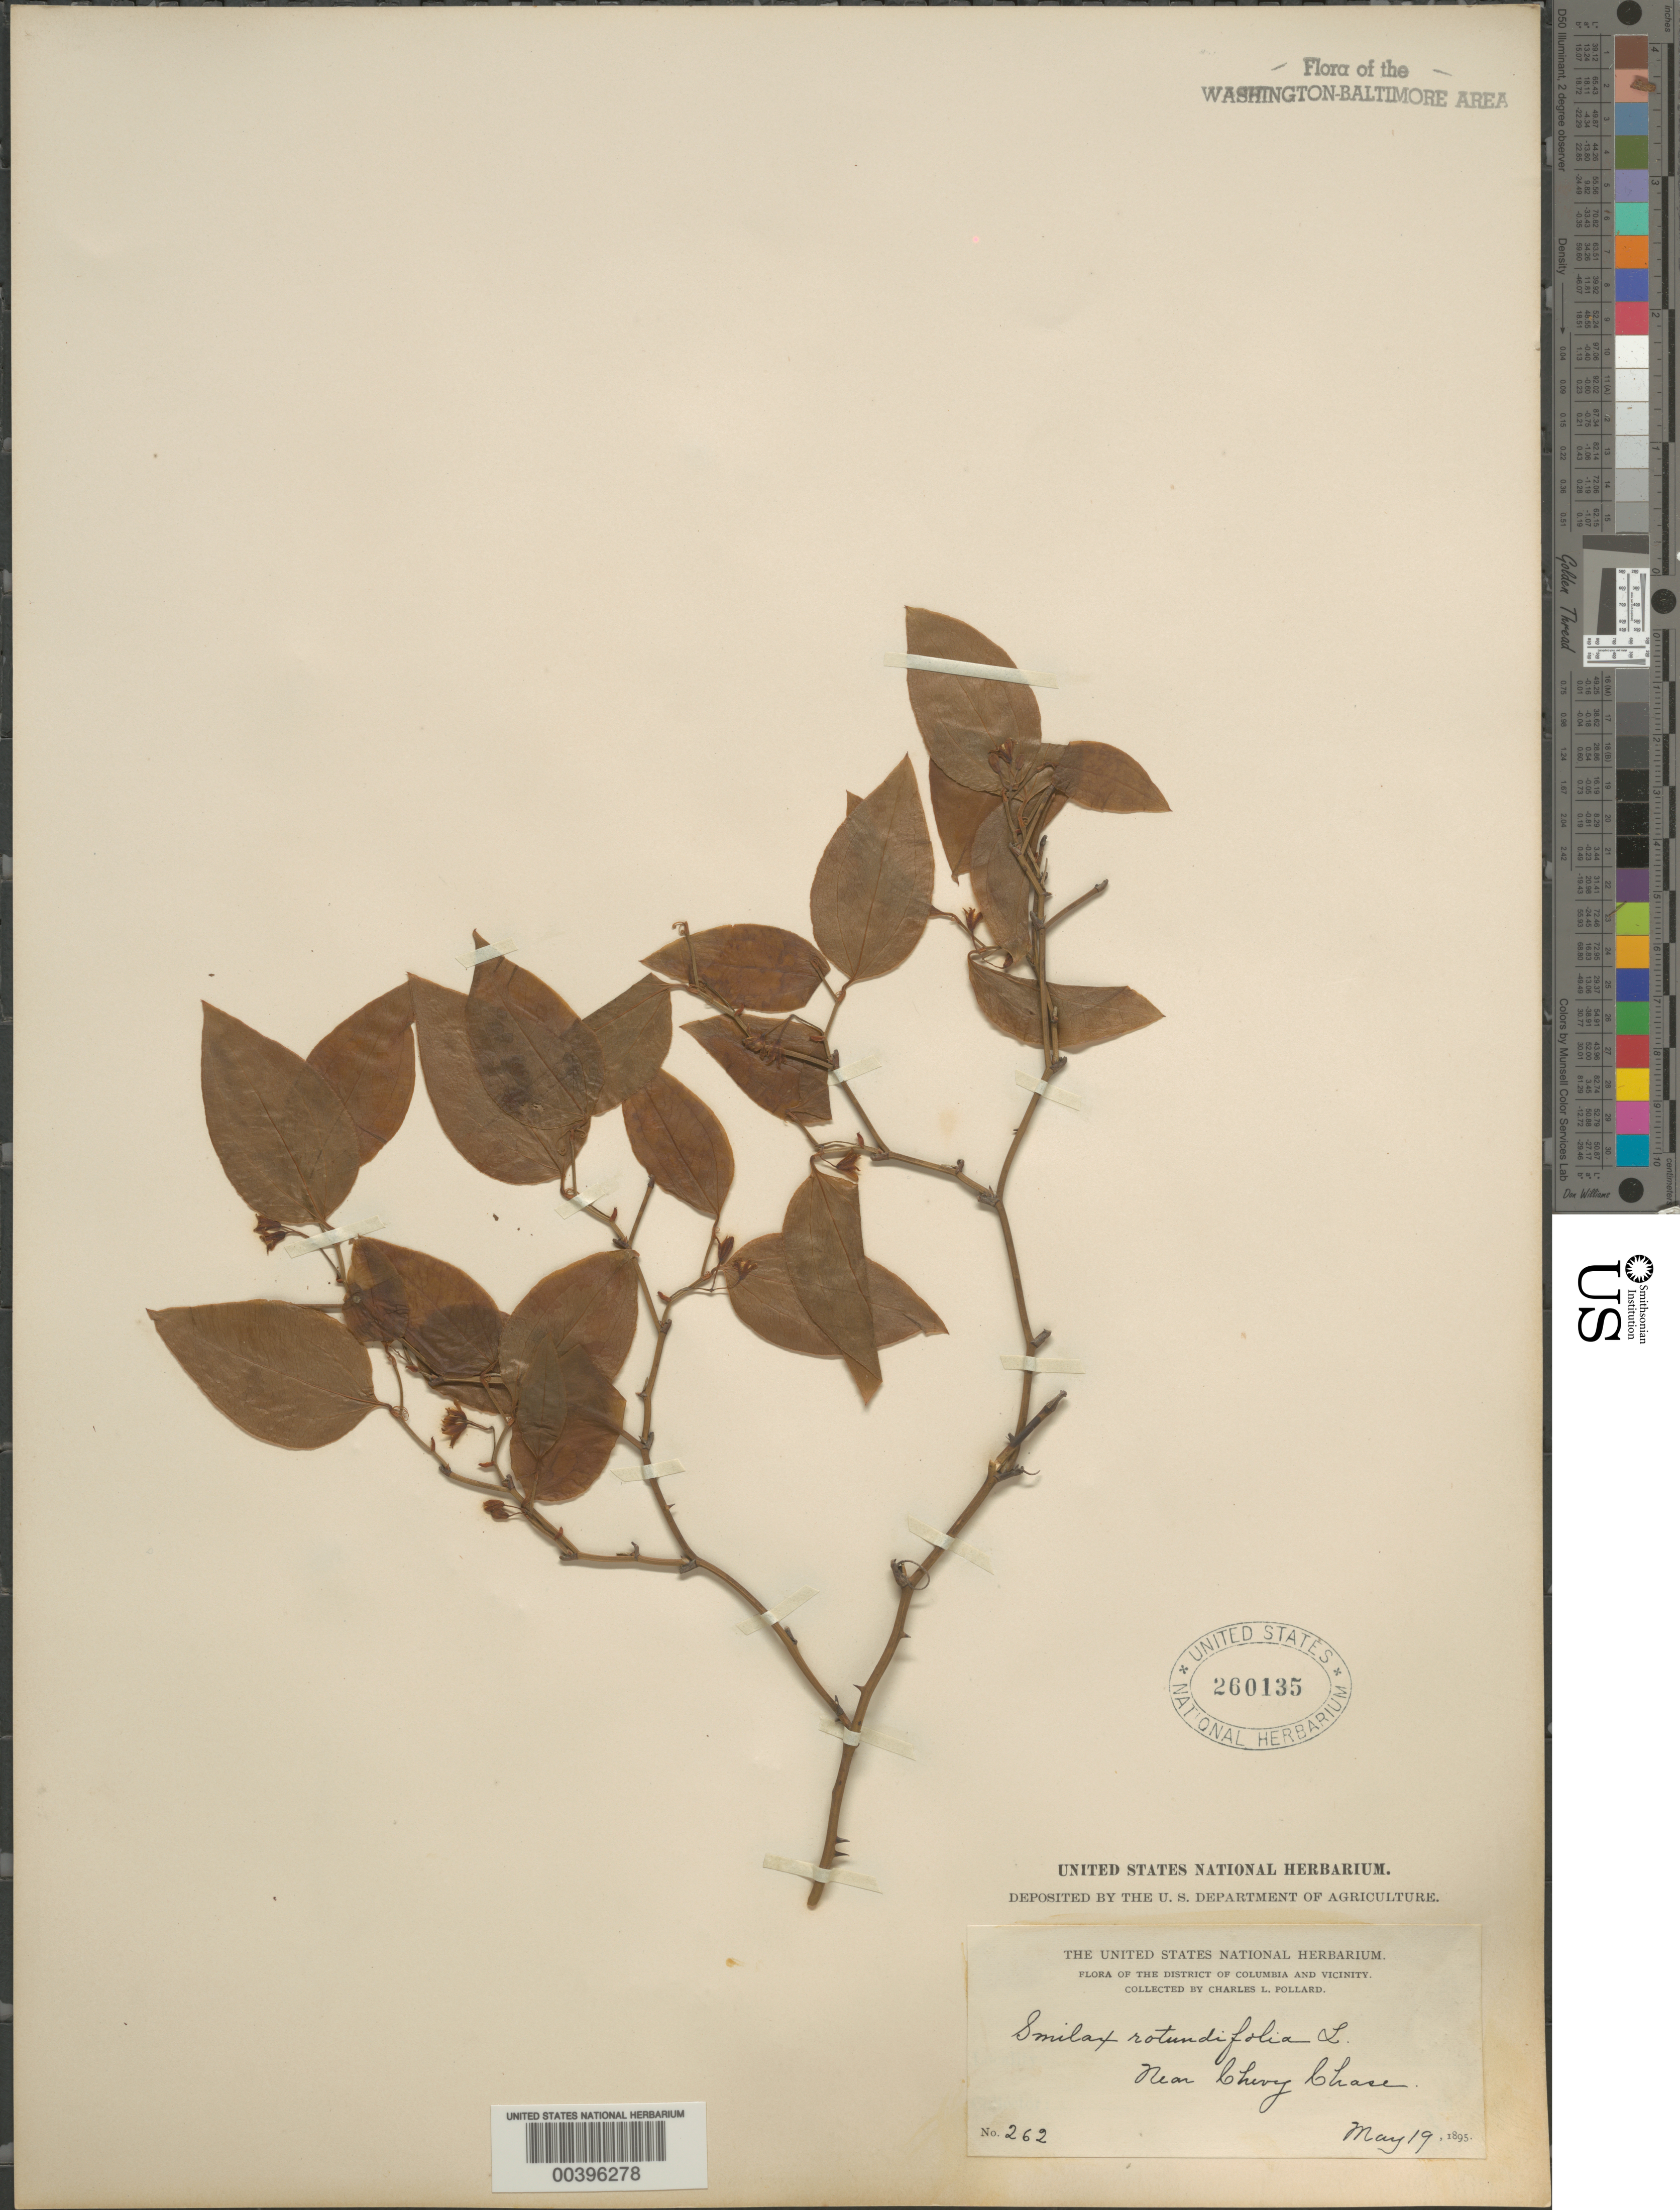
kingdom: Plantae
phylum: Tracheophyta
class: Liliopsida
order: Liliales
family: Smilacaceae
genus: Smilax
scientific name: Smilax rotundifolia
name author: L.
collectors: C. L. Pollard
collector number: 262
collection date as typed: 19 May 1895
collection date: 1895-05-19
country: United States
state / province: District of Columbia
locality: Near Chevy Chase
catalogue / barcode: US 260135